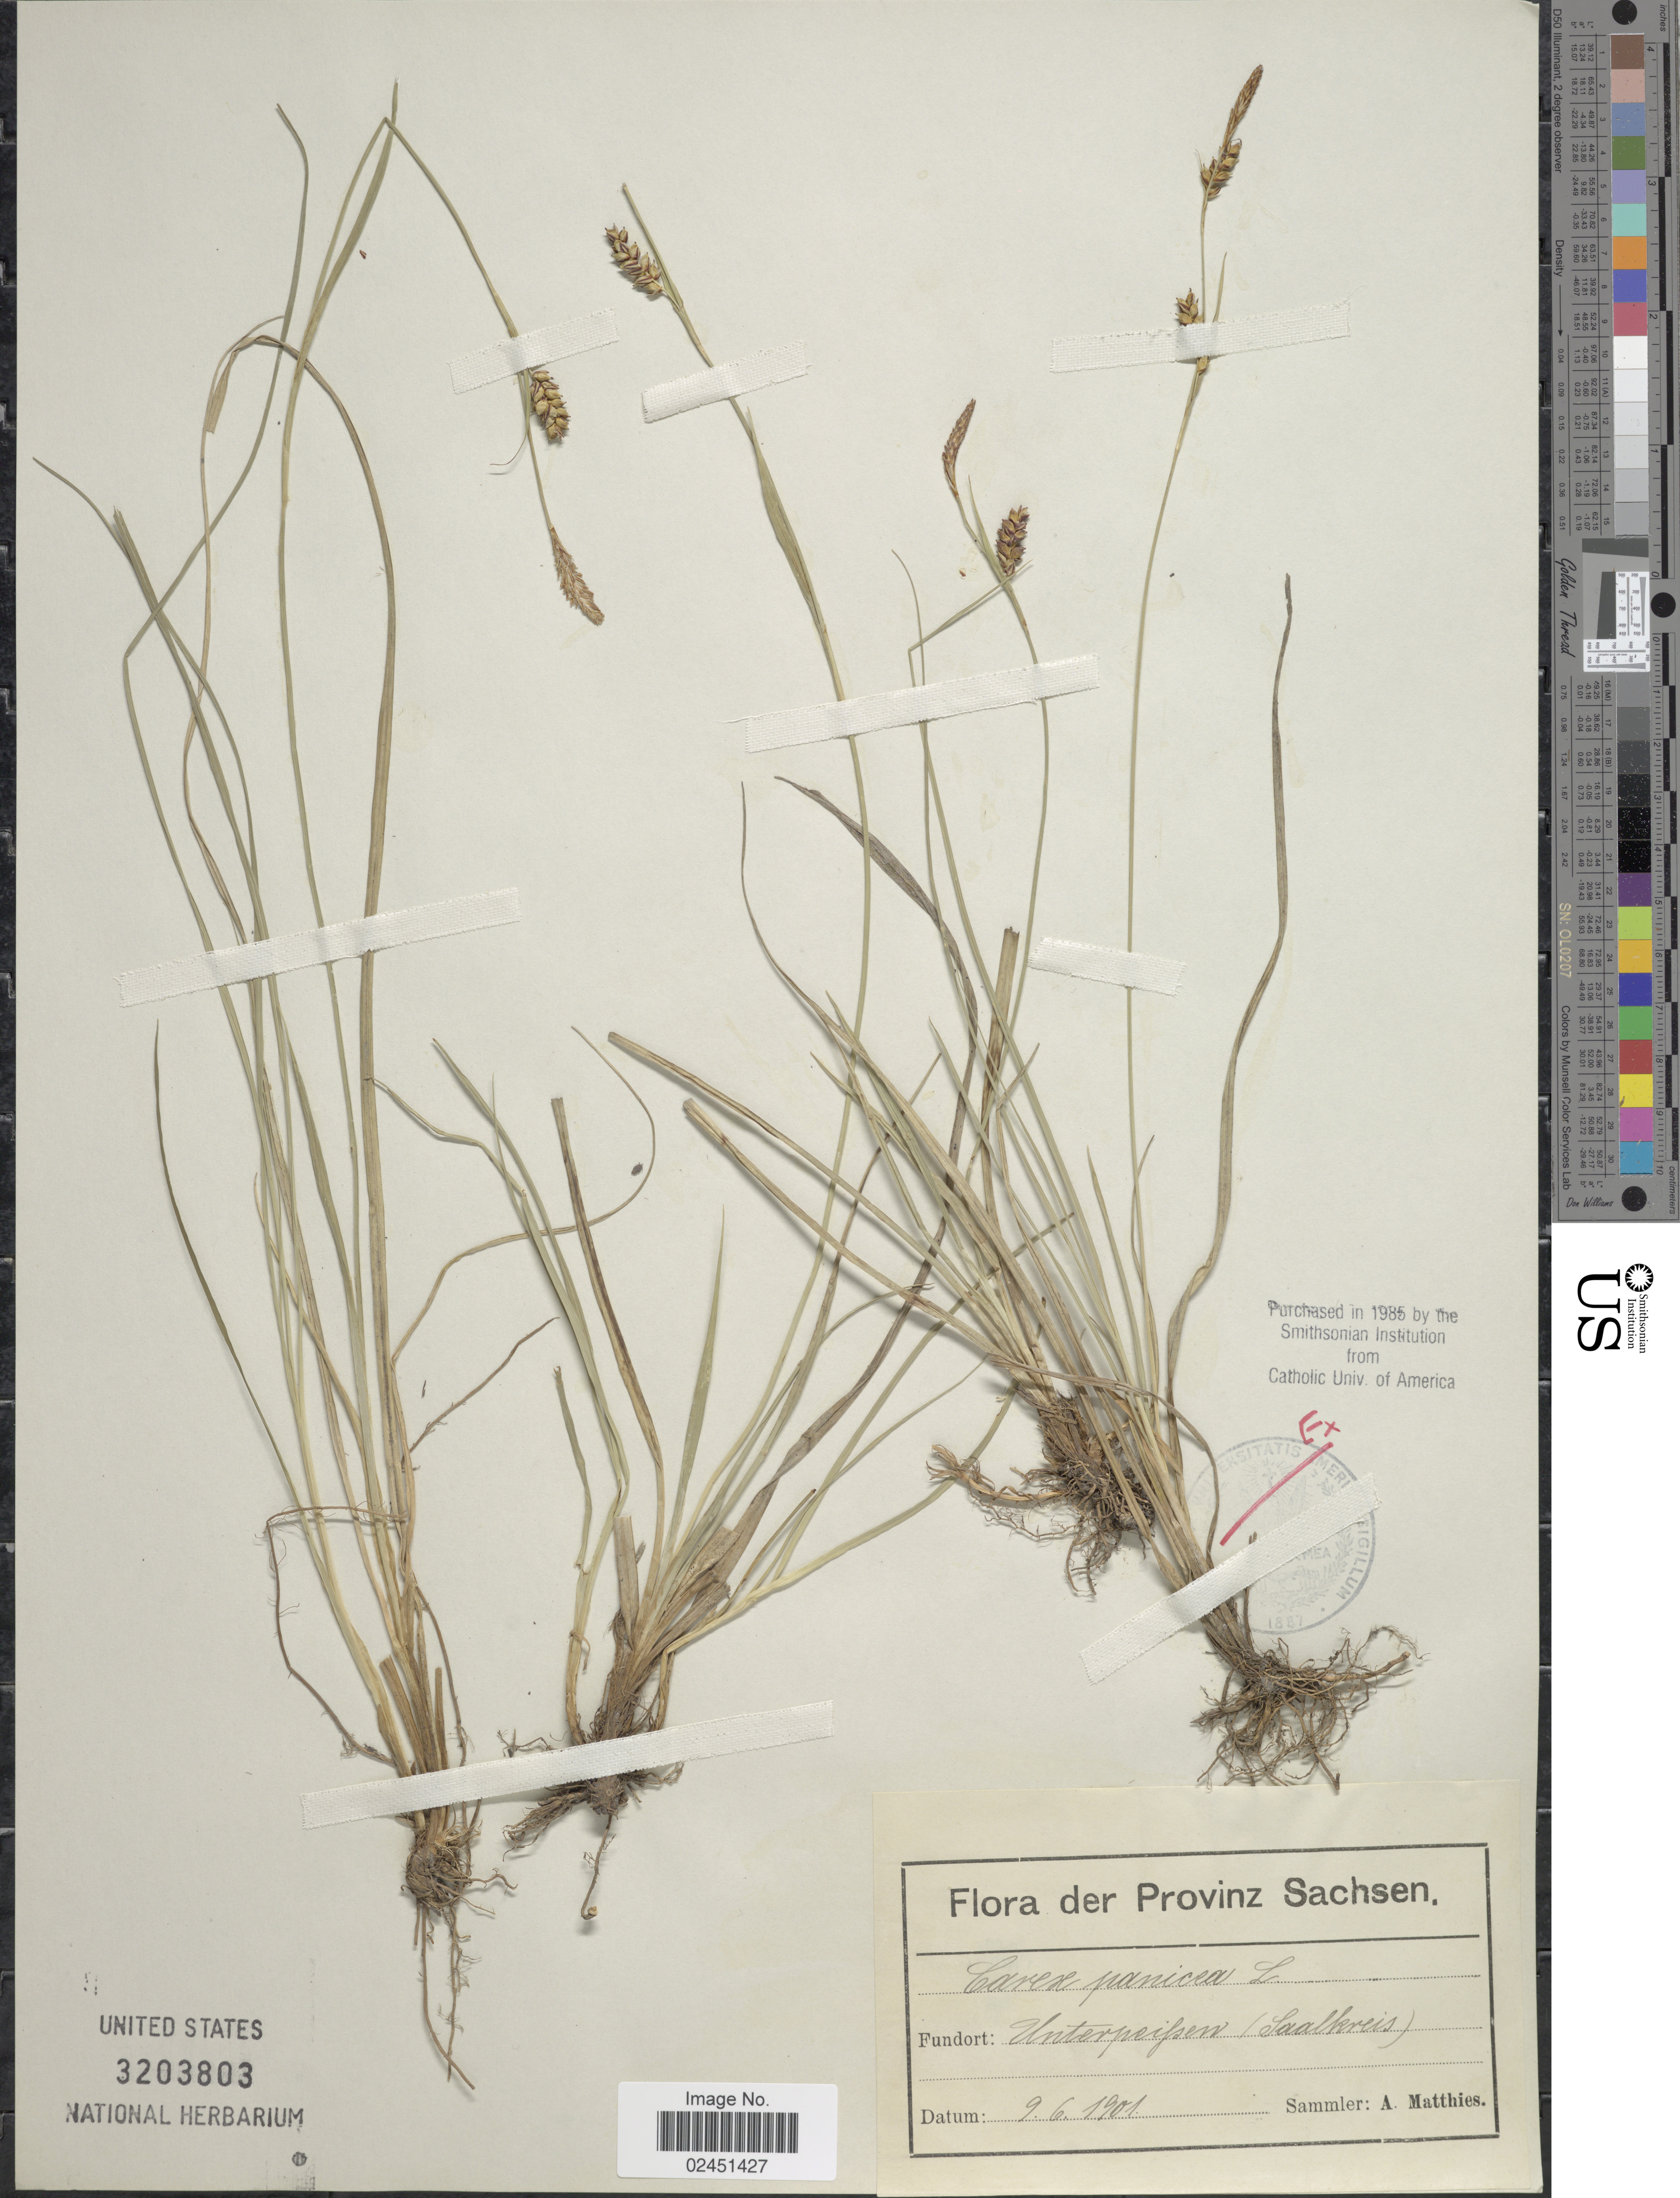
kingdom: Plantae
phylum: Tracheophyta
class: Liliopsida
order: Poales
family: Cyperaceae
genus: Carex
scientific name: Carex panicea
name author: L.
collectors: A. Matthies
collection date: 1901-06-09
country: Germany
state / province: Sachsen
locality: Der Provinz Sachsen, Unterpeifsen (Saalkreis)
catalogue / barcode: US 3203803